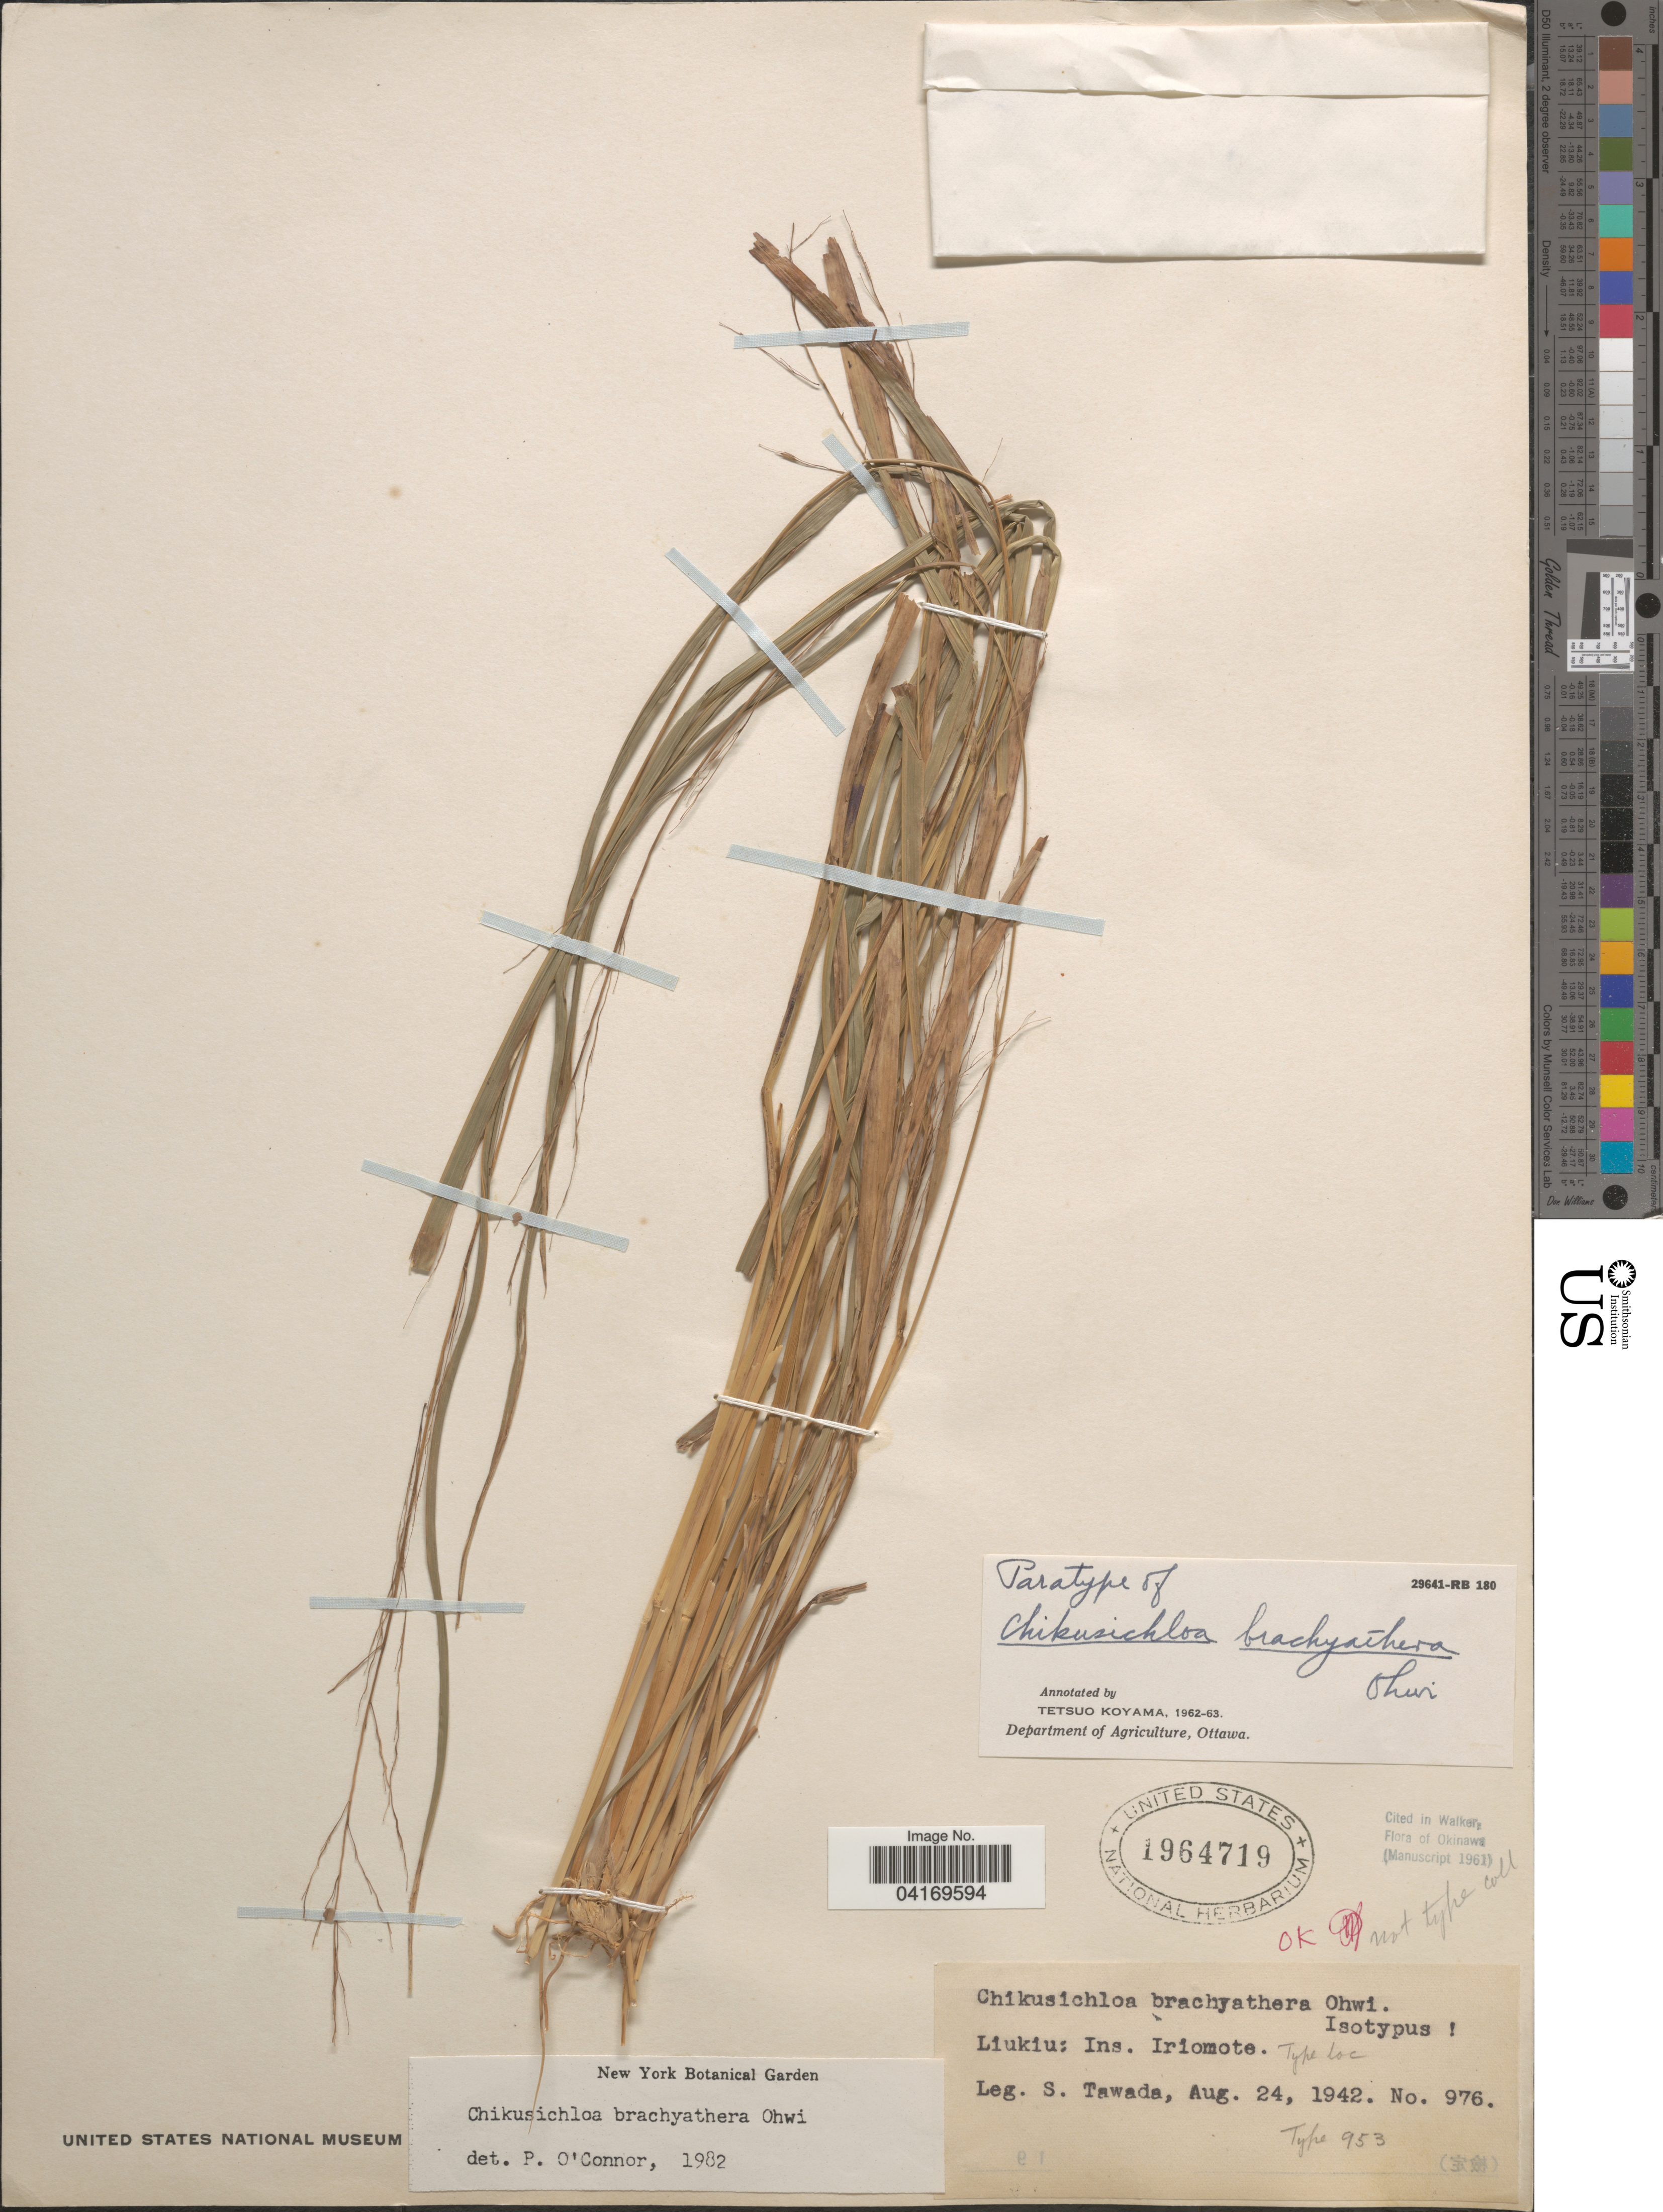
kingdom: Plantae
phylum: Tracheophyta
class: Liliopsida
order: Poales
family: Poaceae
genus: Chikusichloa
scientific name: Chikusichloa brachyathera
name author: Ohwi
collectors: S. Tawada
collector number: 976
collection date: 1942-08-24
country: Japan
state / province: Okinawa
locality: Liukiu: Ins. Iriomote.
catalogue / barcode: US 1964719